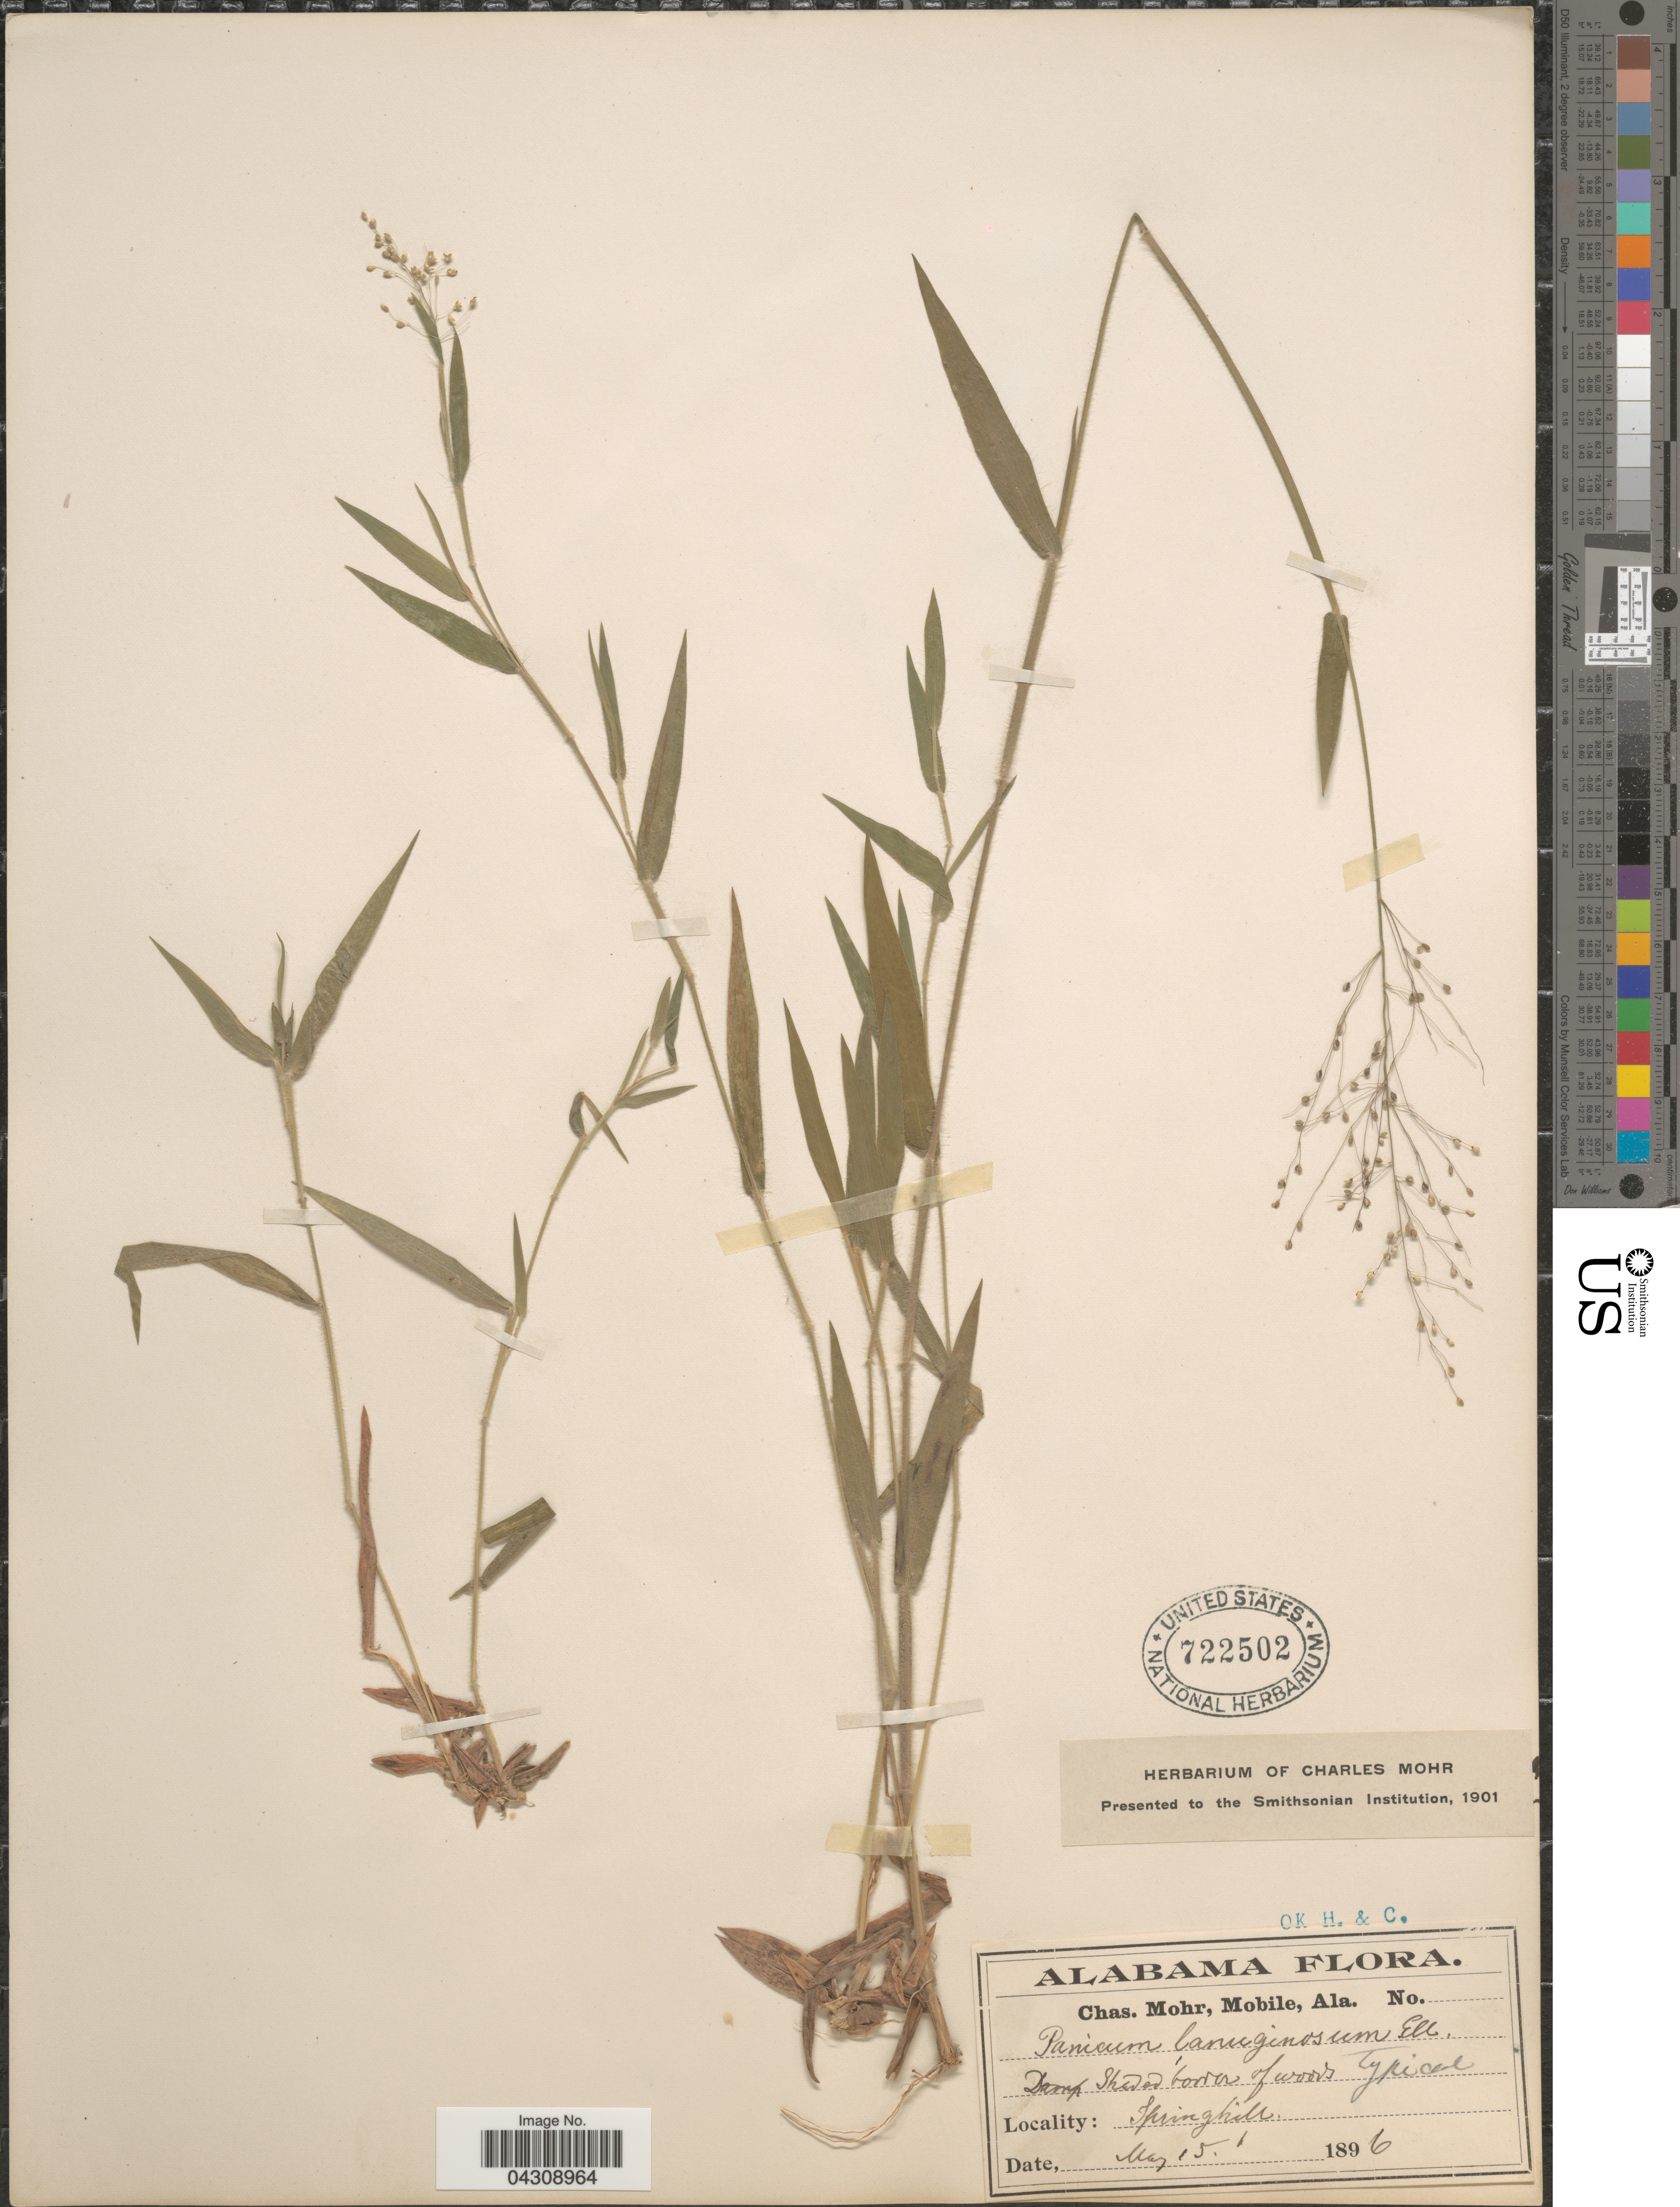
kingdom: Plantae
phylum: Tracheophyta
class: Liliopsida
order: Poales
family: Poaceae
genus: Dichanthelium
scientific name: Dichanthelium acuminatum var. acuminatum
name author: (Sw.) Gould & C.A. Clark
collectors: Mohr, C. T. (herbarium)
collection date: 1896-05-15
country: United States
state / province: Alabama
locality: Springhill.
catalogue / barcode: US 722502